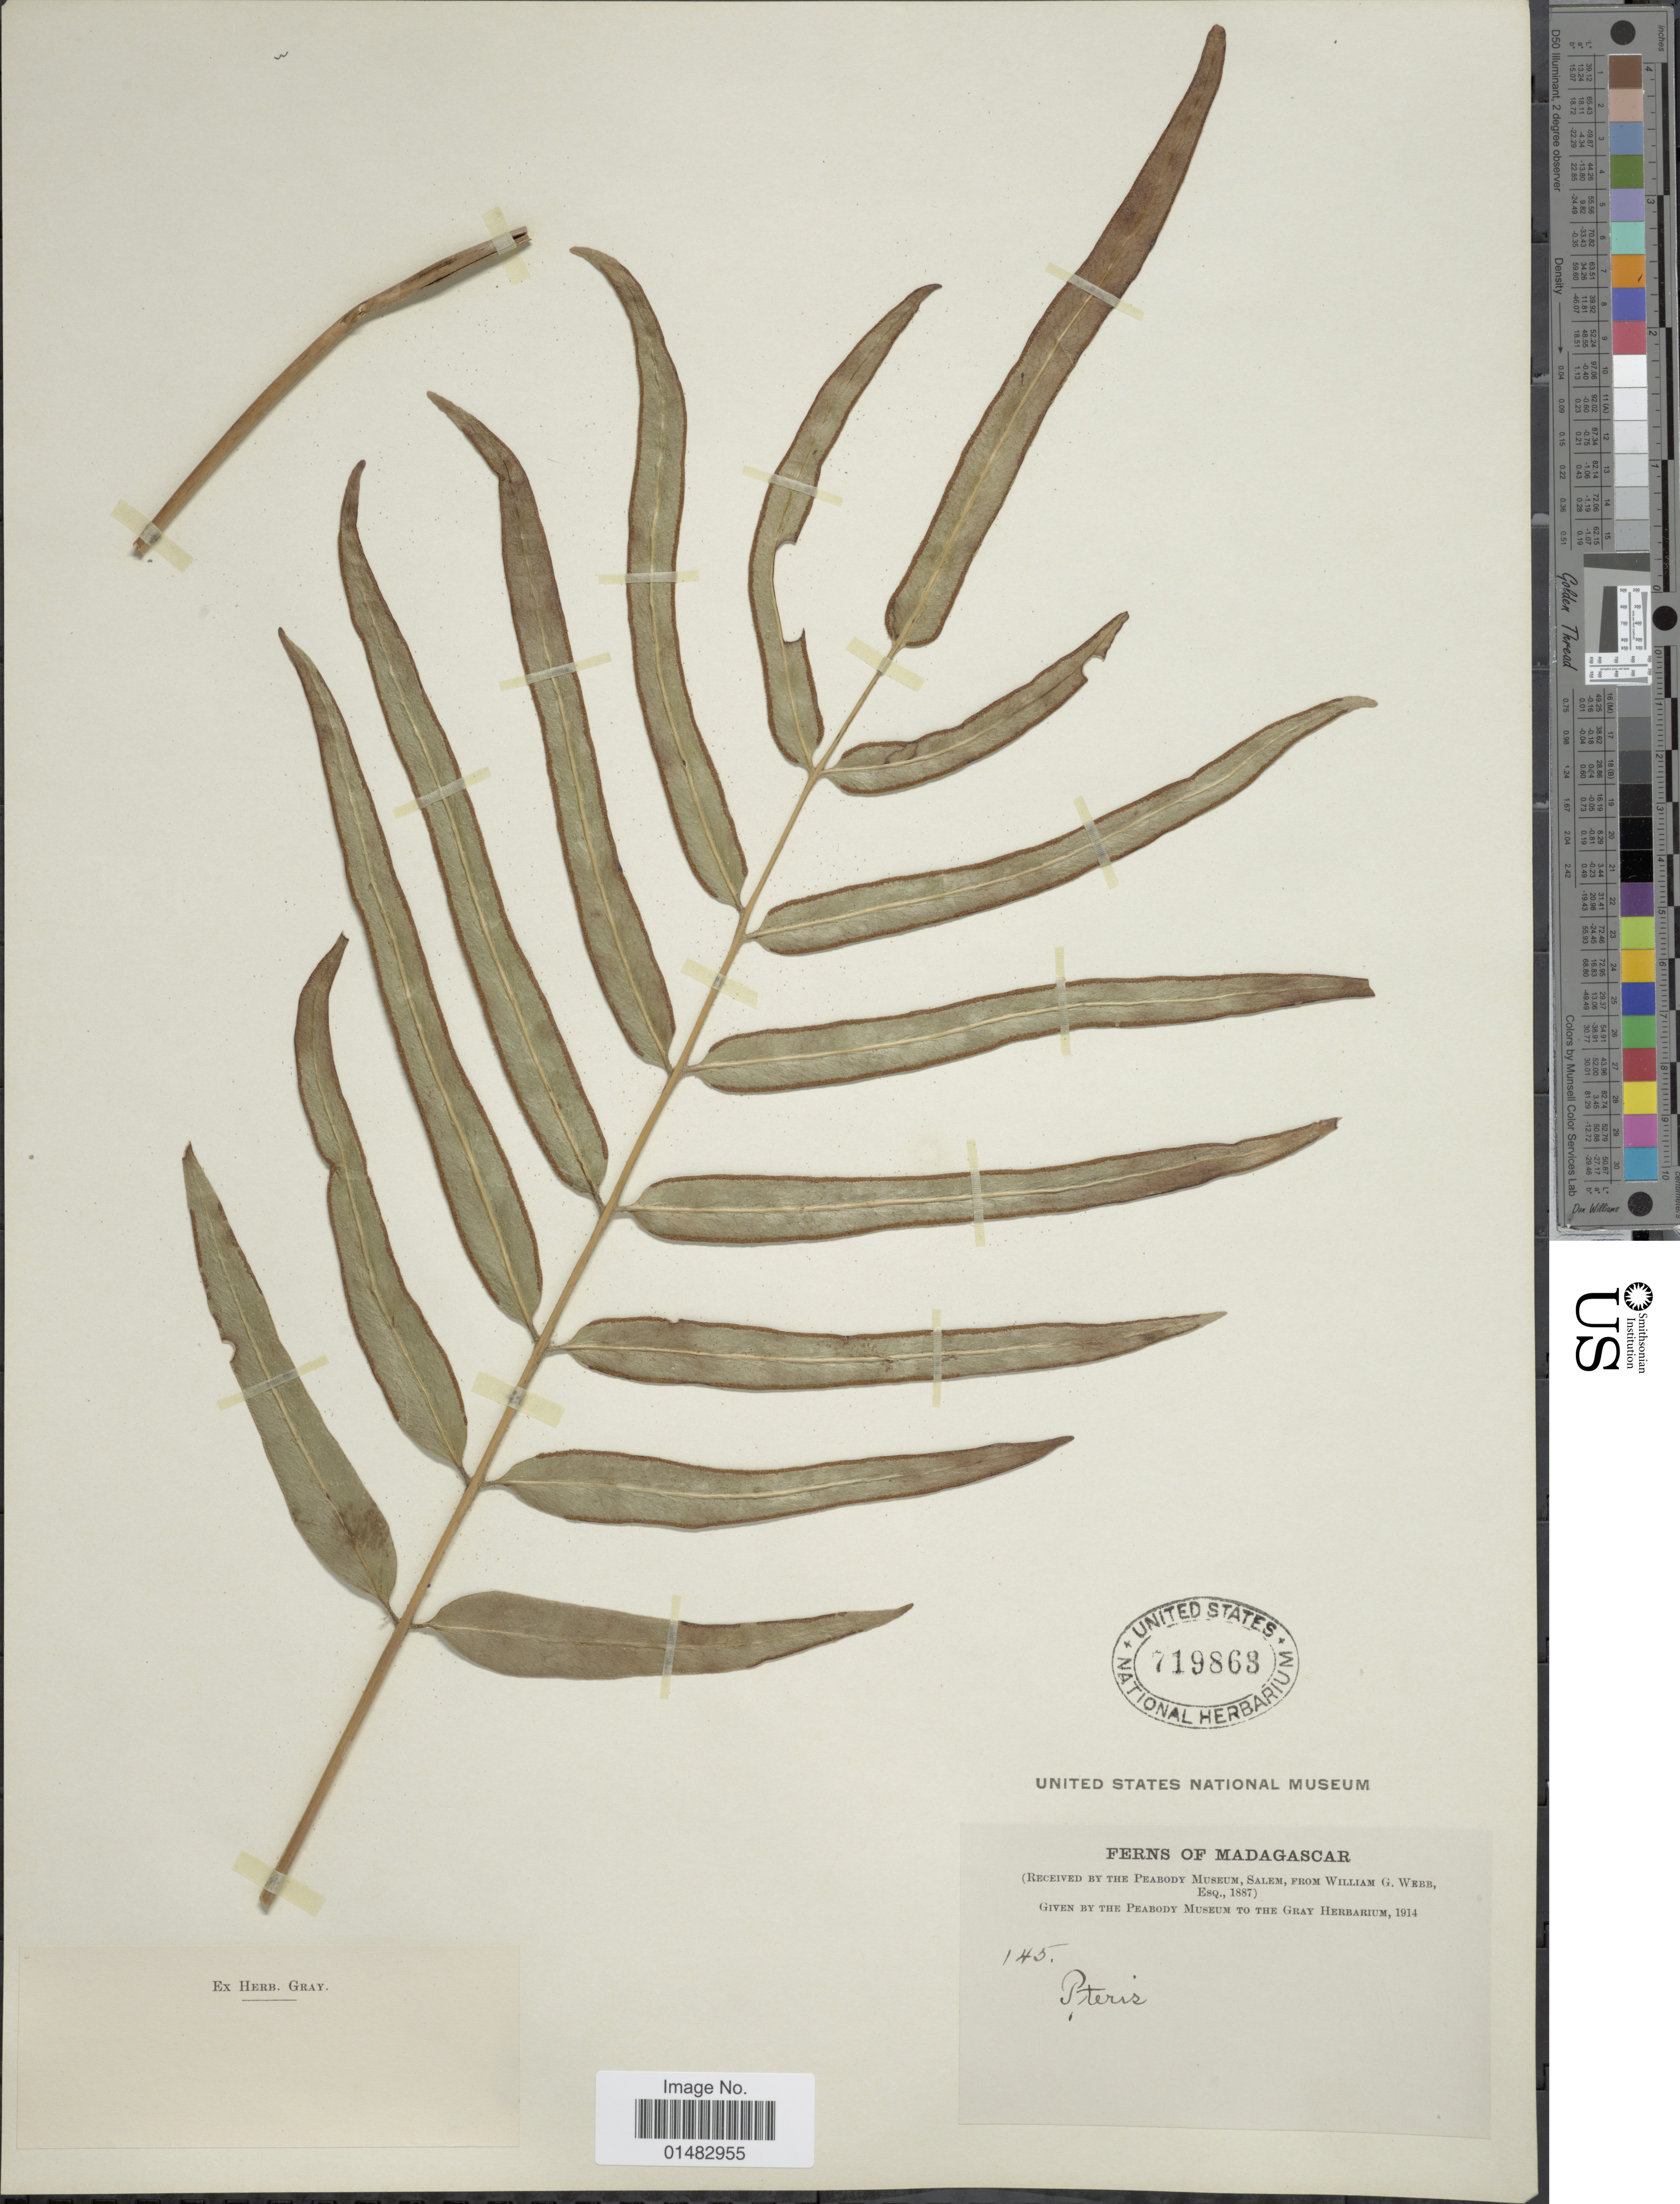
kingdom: Plantae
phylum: Tracheophyta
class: Polypodiopsida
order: Polypodiales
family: Pteridaceae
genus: Pteris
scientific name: Pteris sp.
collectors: ex herb. Gray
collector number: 145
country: Madagascar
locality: Madagascar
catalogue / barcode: US 719863